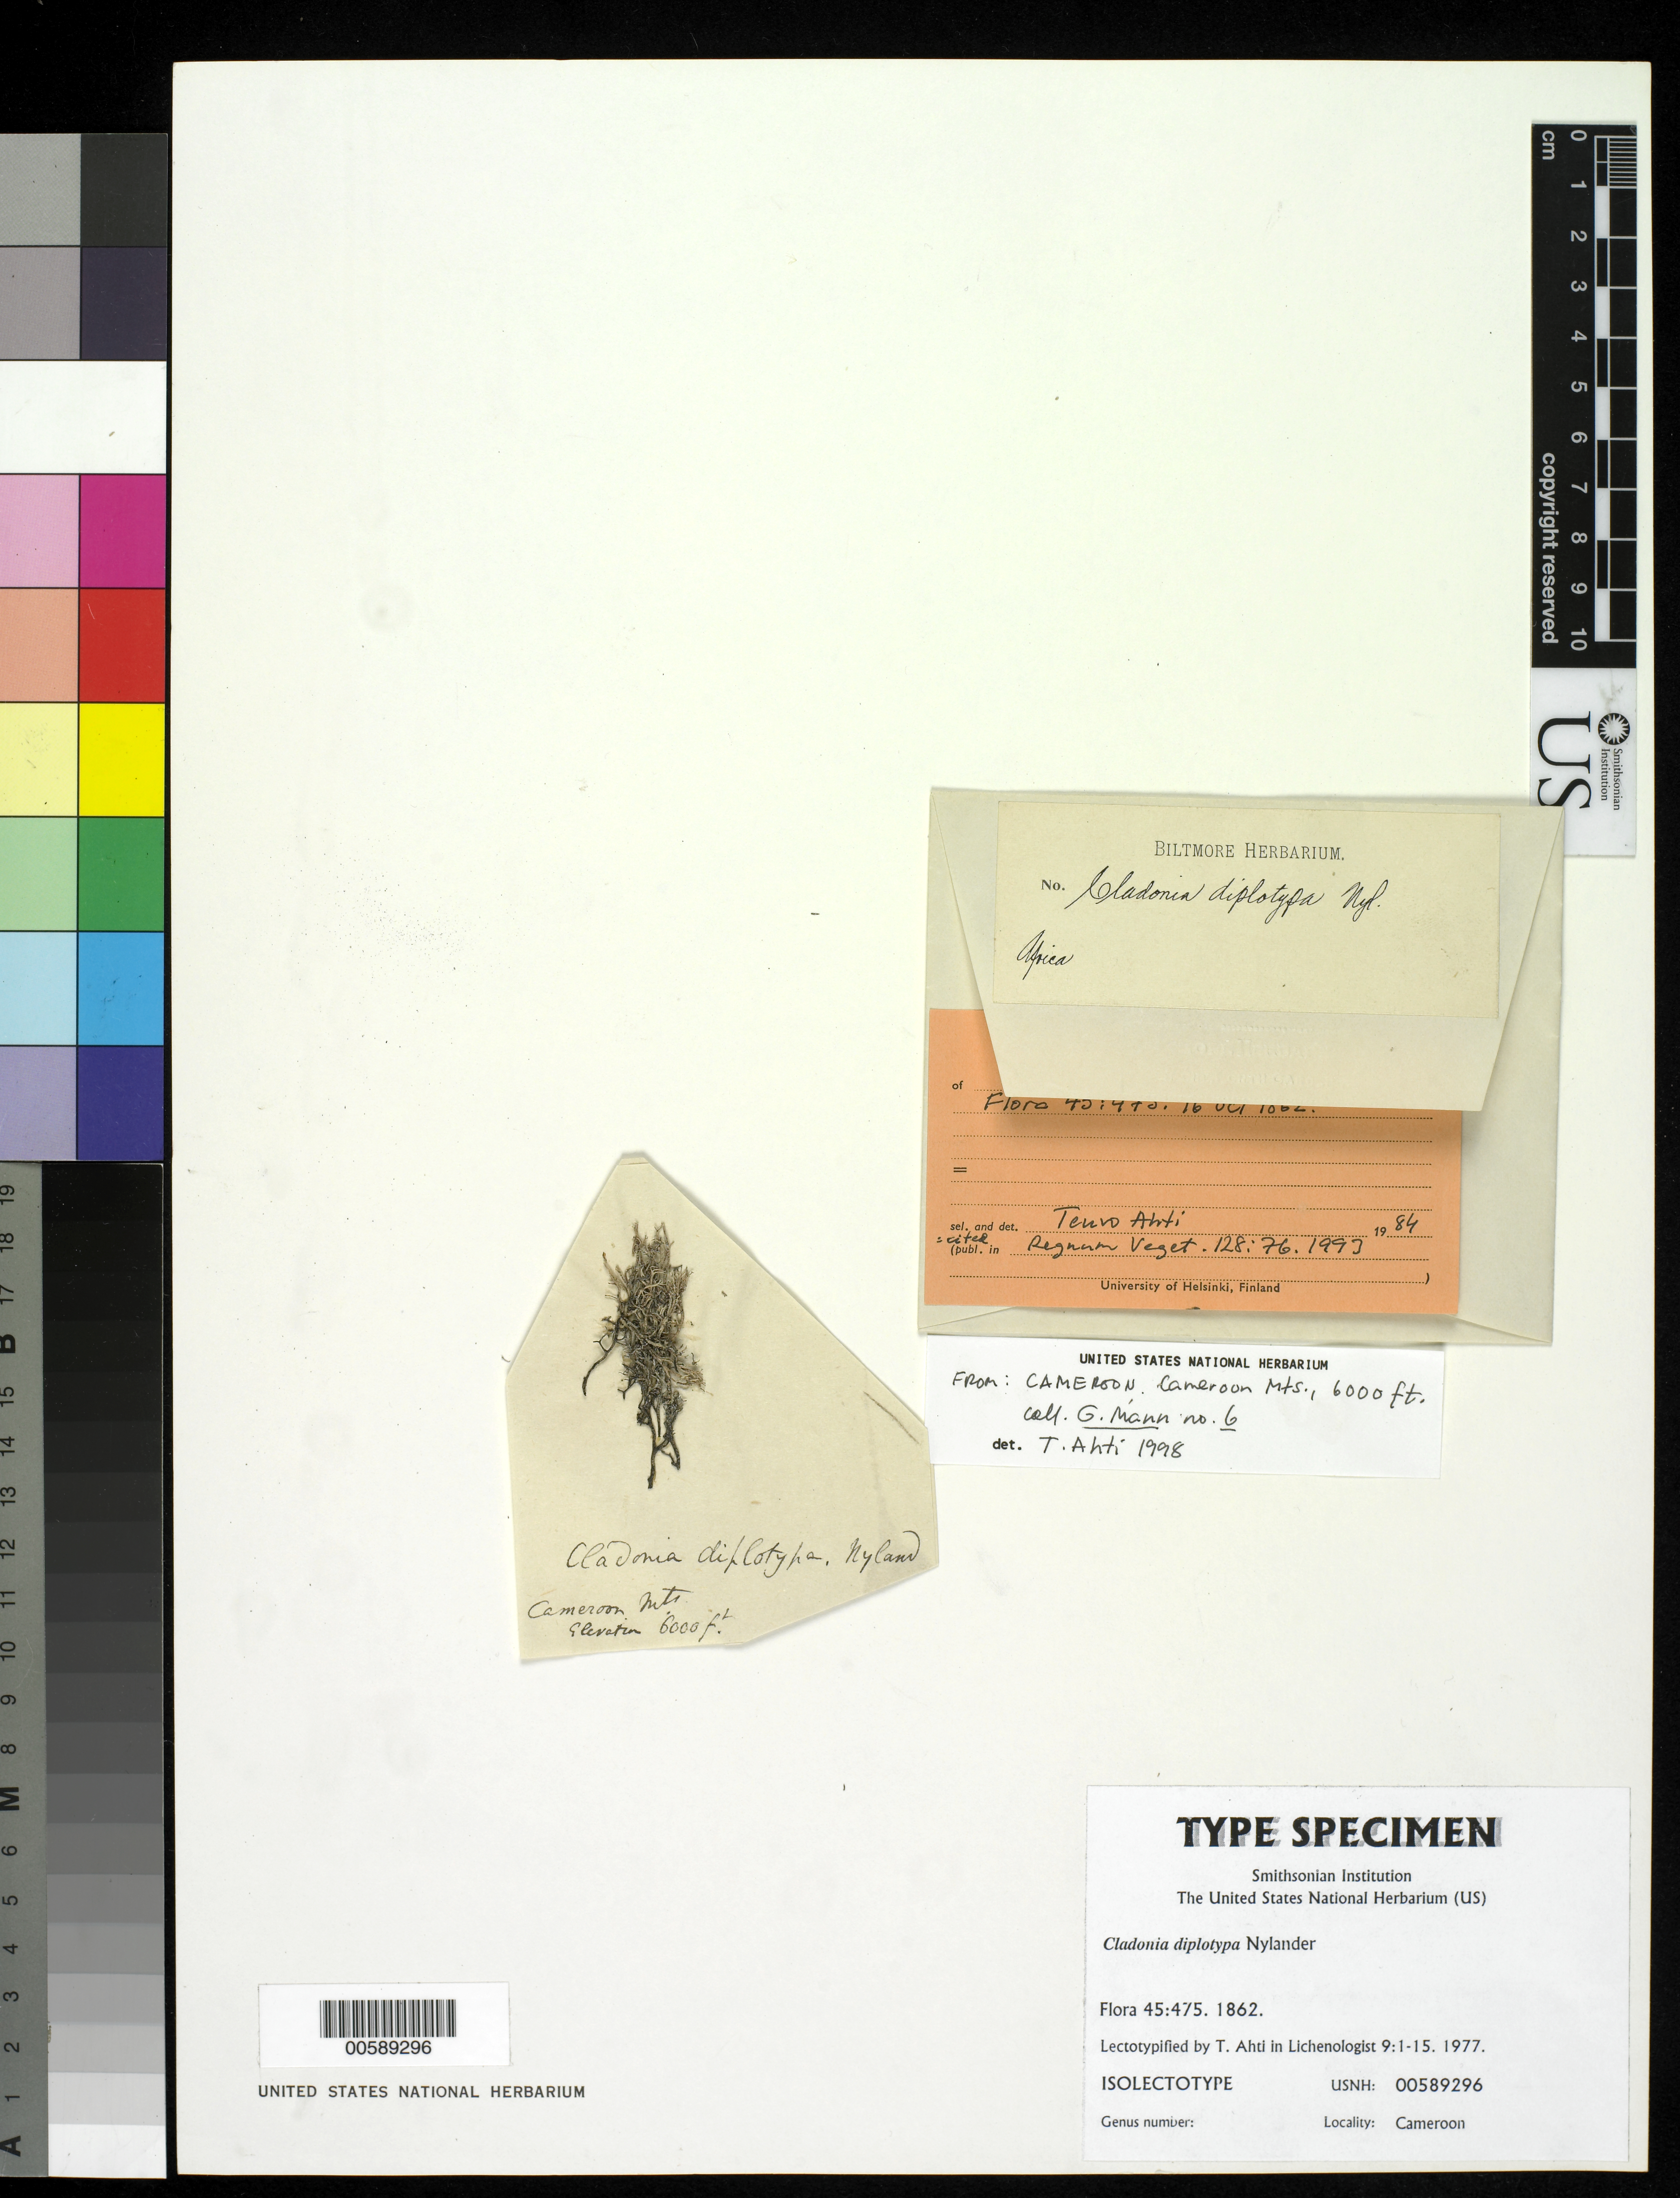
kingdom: Fungi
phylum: Ascomycota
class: Lecanoromycetes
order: Lecanorales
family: Cladoniaceae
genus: Cladonia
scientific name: Cladonia diplotypa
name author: Nyl.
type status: Isolectotype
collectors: G. Mann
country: Cameroon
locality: Cameroon Mountains.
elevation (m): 1829